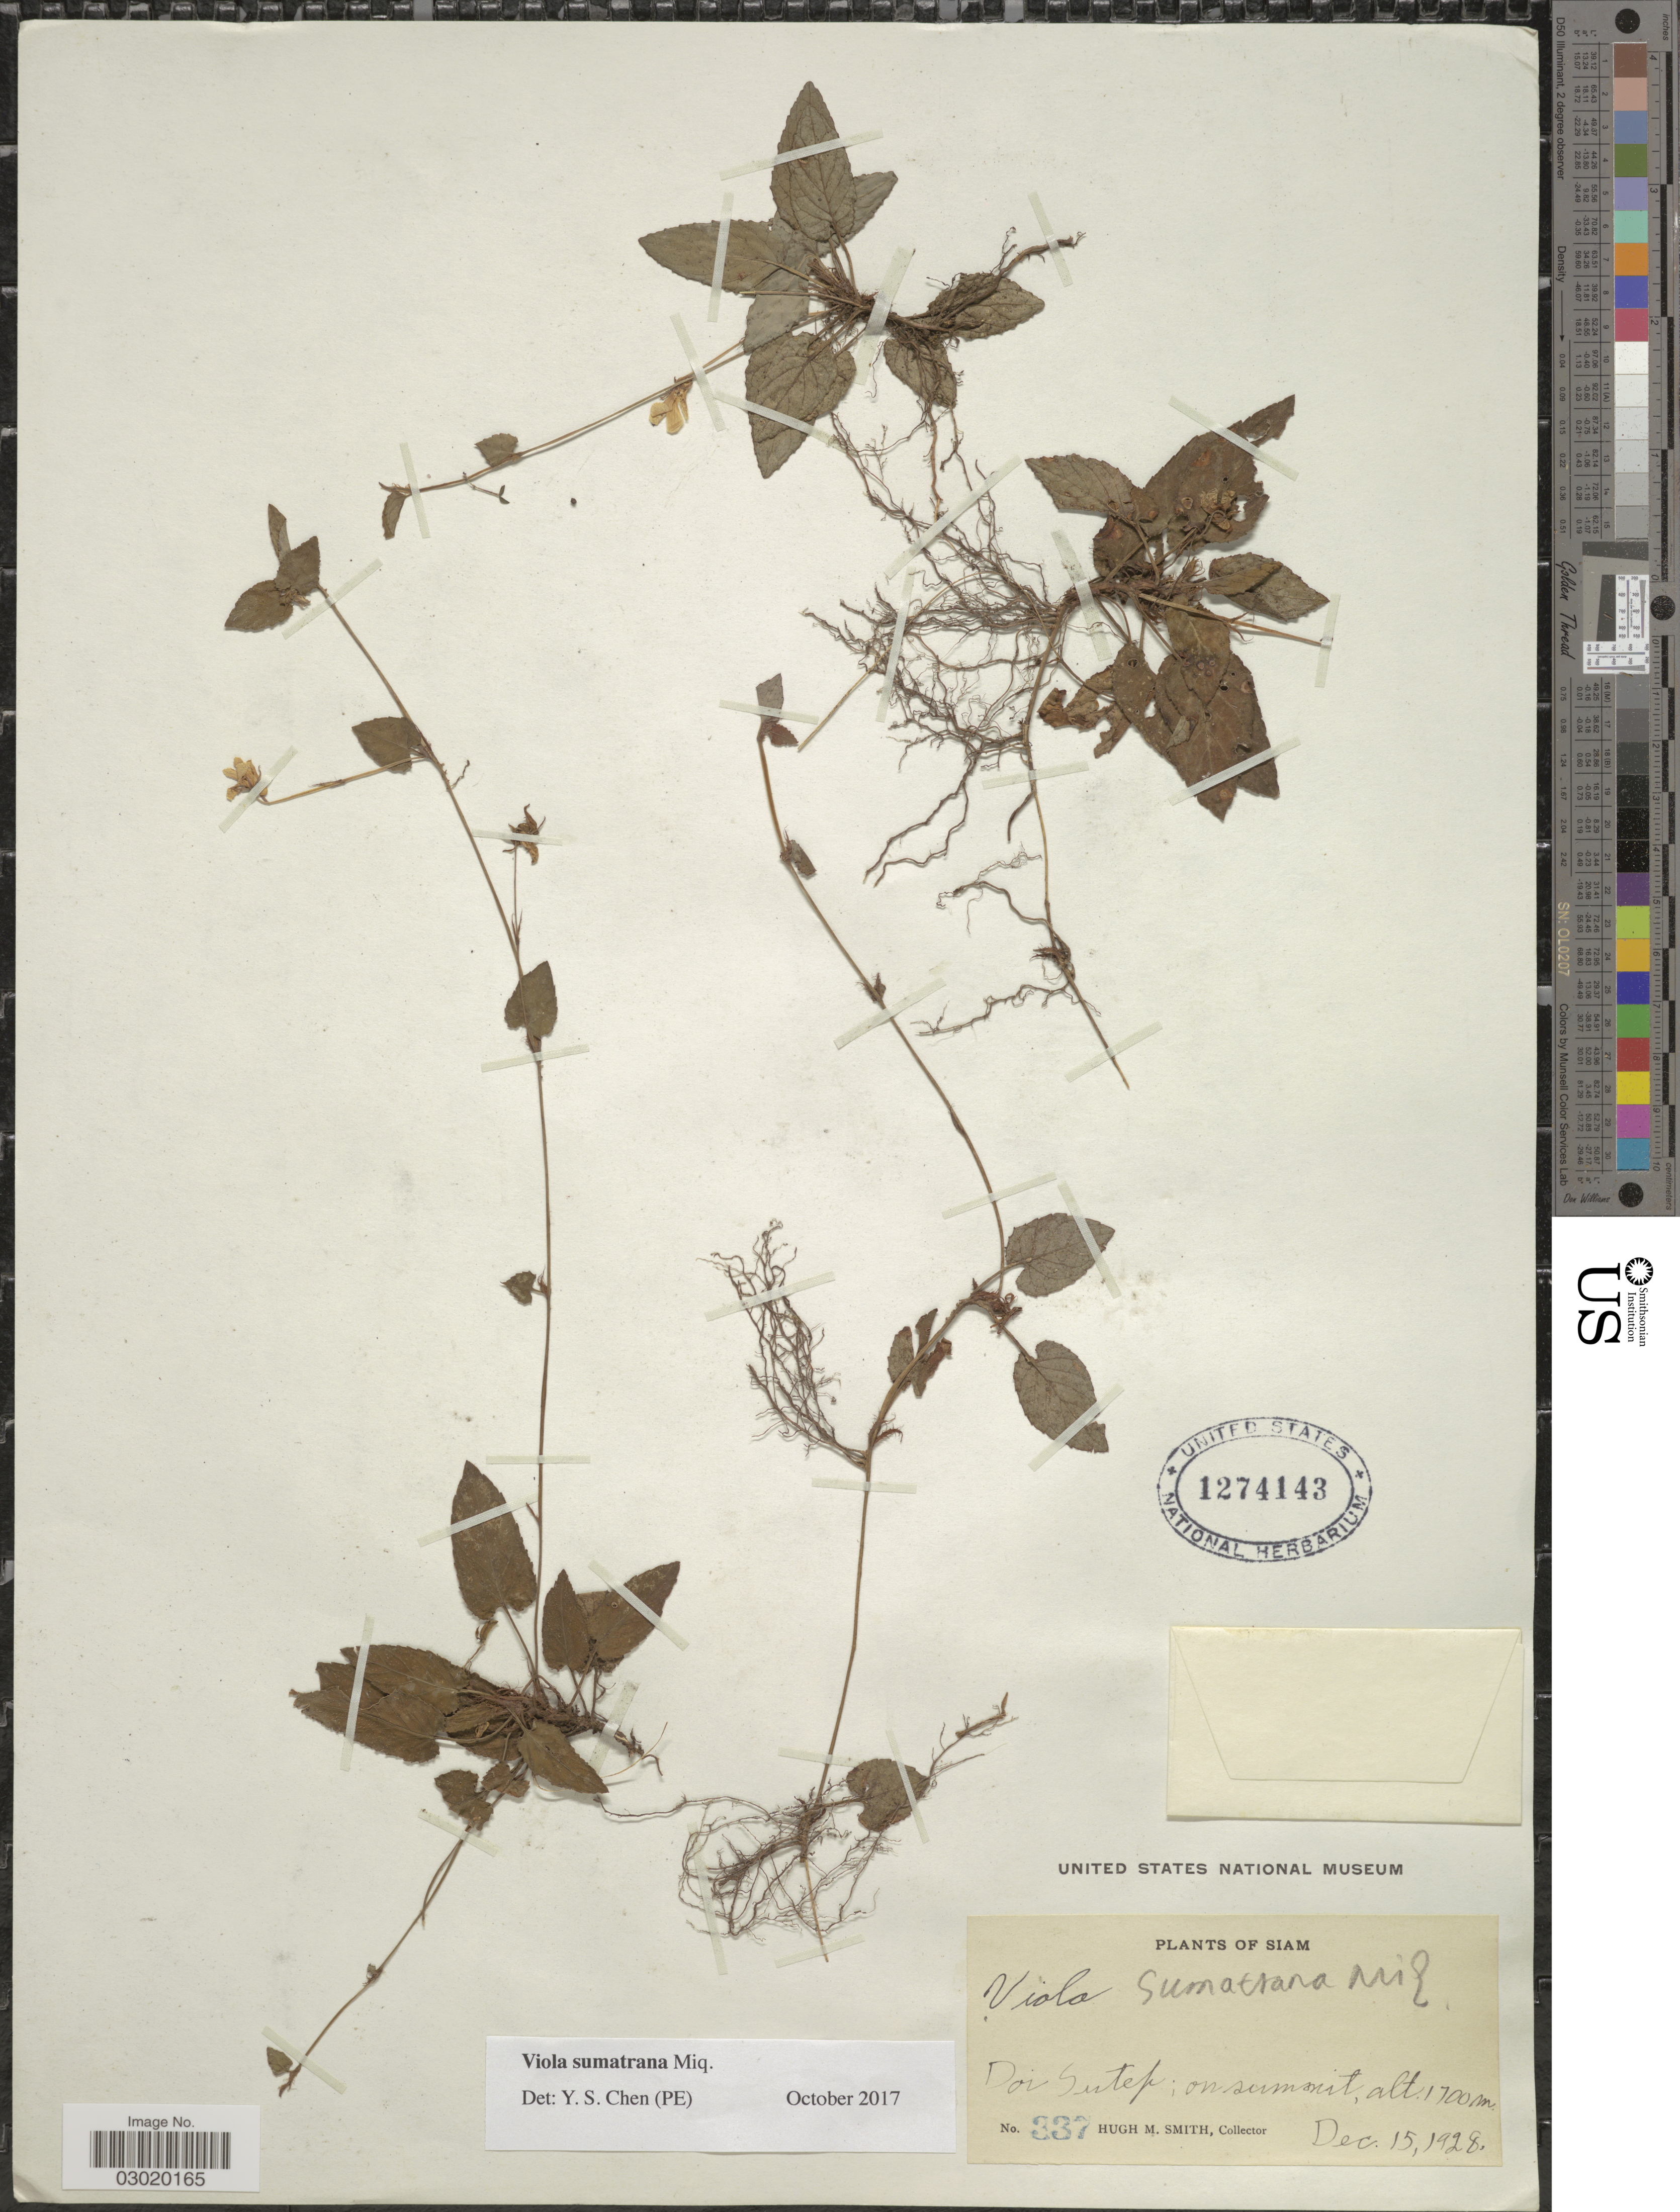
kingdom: Plantae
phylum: Tracheophyta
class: Magnoliopsida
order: Malpighiales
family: Violaceae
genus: Viola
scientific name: Viola sumatrana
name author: Miq.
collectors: H. M. Smith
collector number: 337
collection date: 1928-12-15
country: Thailand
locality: Doi Sutep; on summit.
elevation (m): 1700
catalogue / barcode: US 1274143